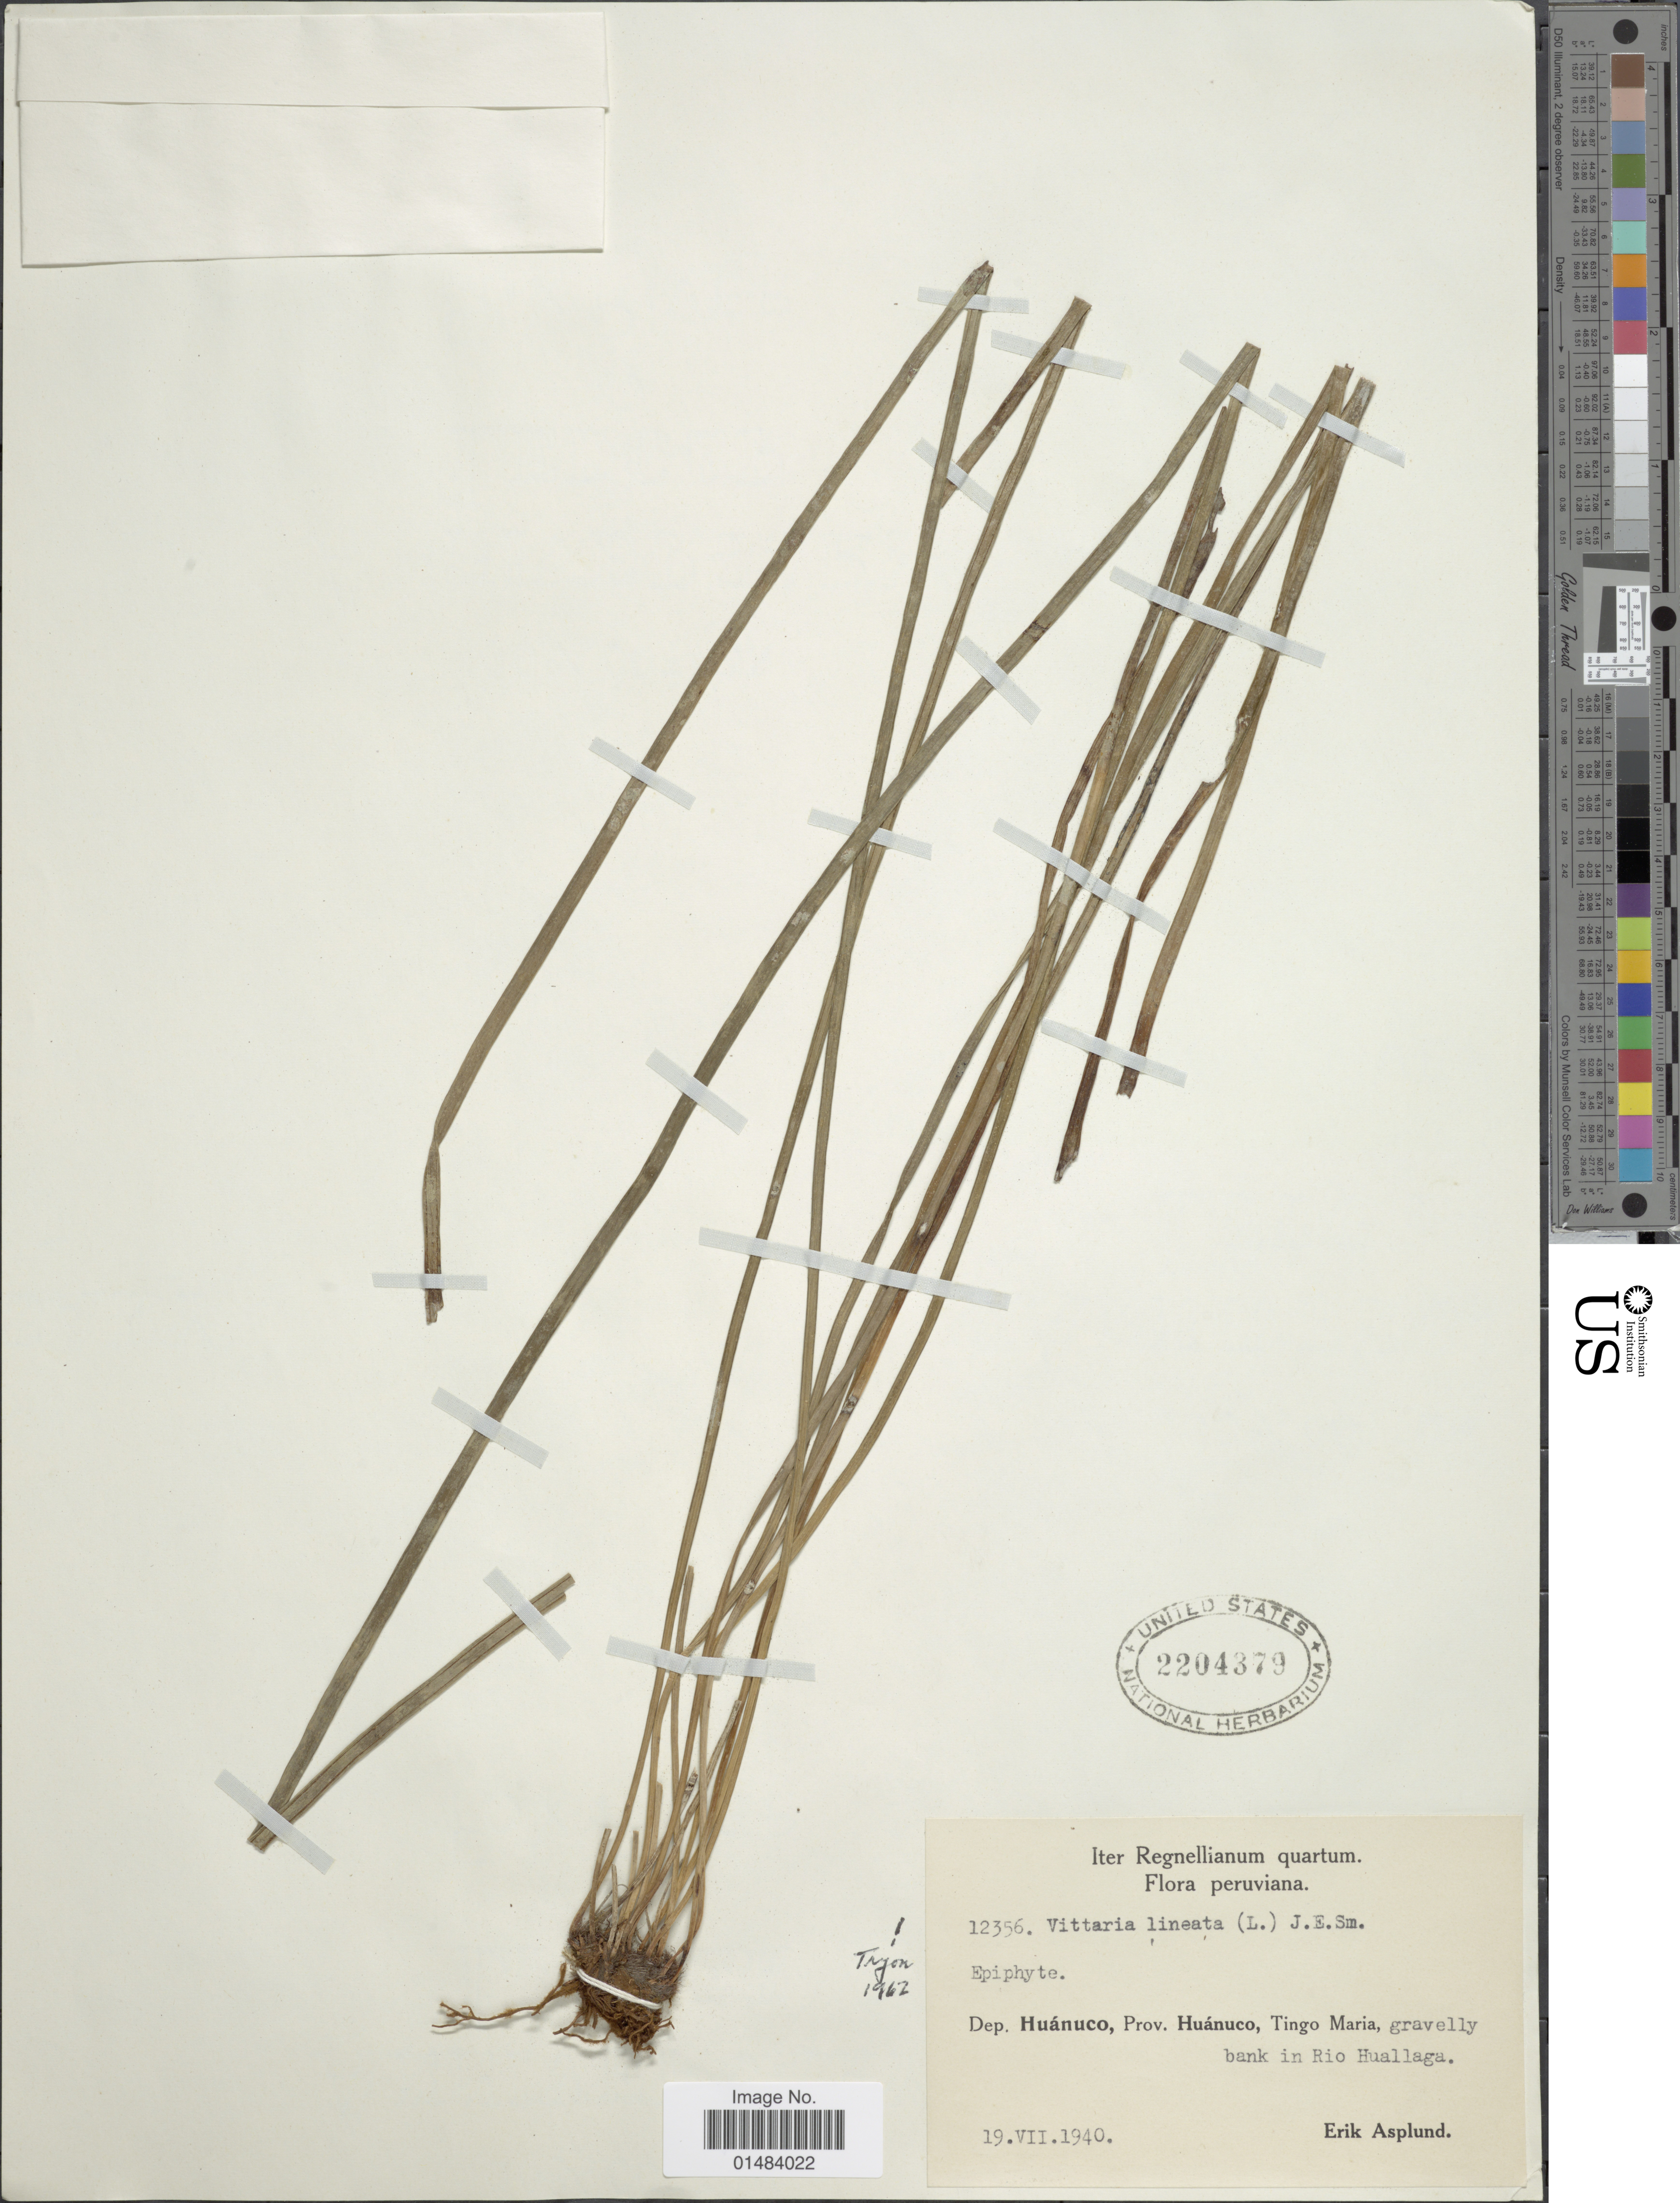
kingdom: Plantae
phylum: Tracheophyta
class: Polypodiopsida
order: Polypodiales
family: Pteridaceae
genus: Vittaria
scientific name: Vittaria lineata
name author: (L.) Sm.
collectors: E. Asplund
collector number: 12356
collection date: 1940-07-19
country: Peru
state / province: Huánuco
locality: Peruviana, Dep. Huanuco, Prov. Huanuco, Tingo Maria, gravelly bank in Rio Huallaga.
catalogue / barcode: US 2204379